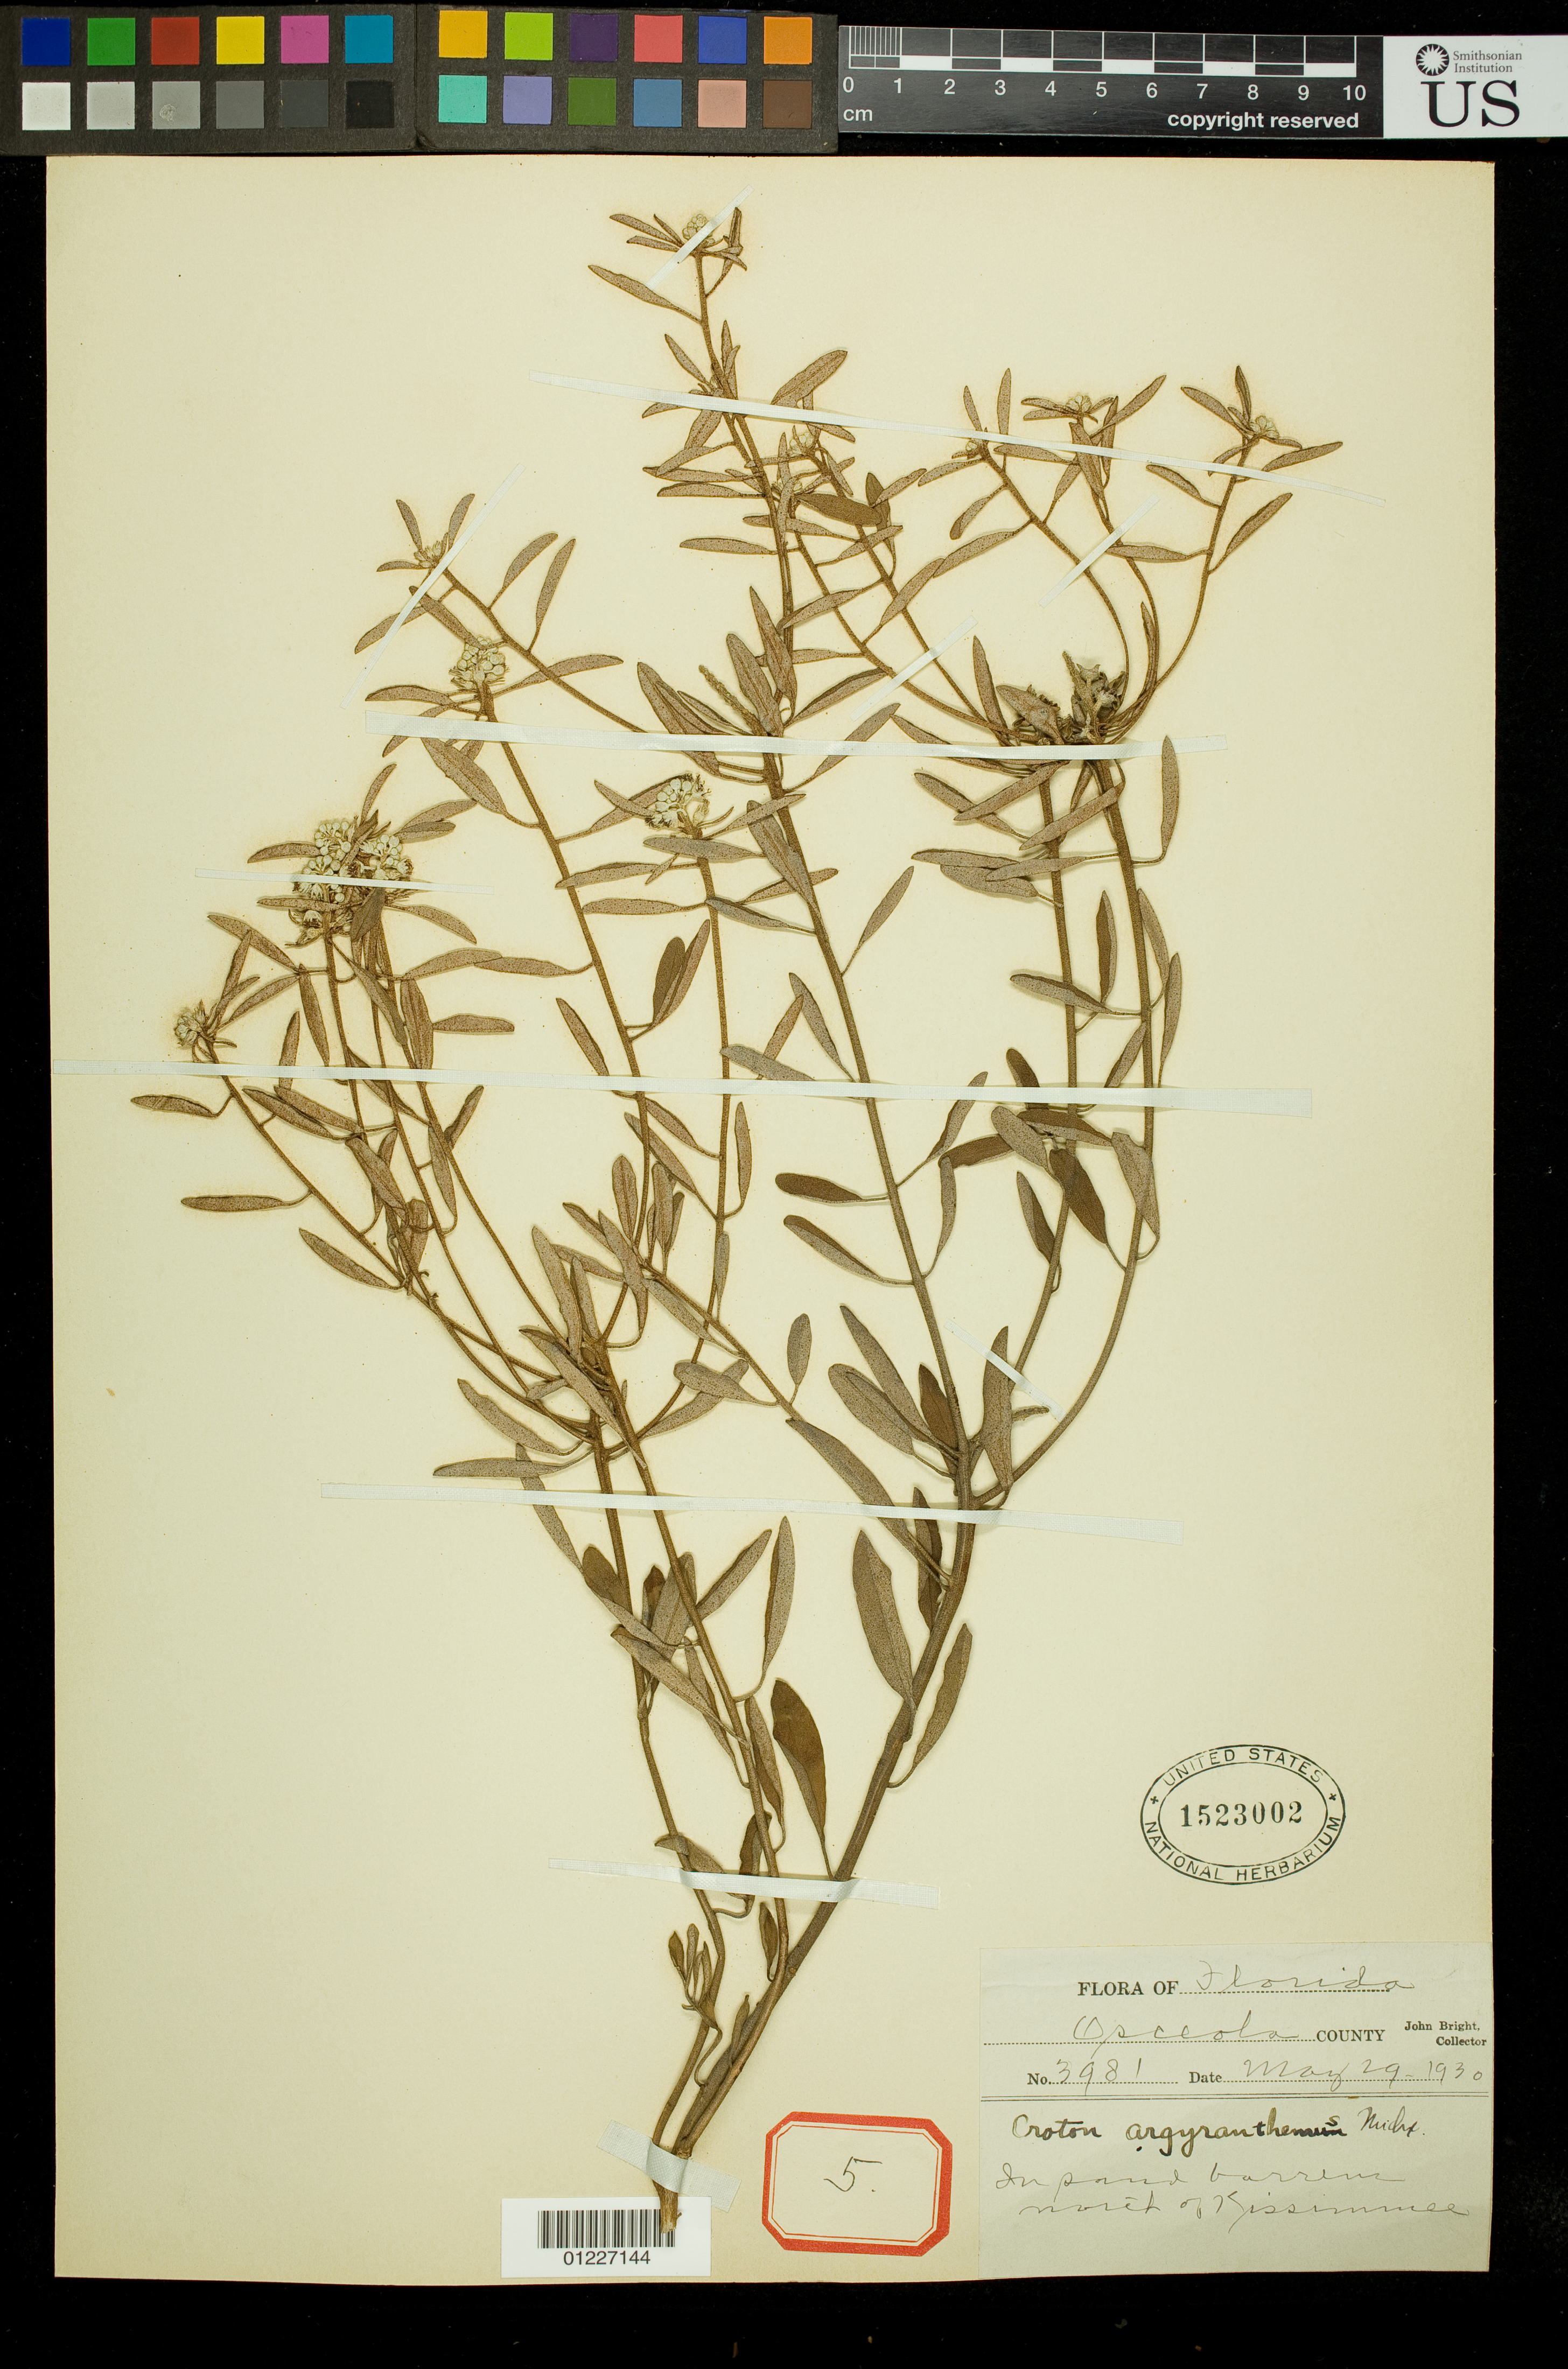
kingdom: Plantae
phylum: Tracheophyta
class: Magnoliopsida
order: Malpighiales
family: Euphorbiaceae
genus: Croton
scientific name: Croton argyranthemus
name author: Michx.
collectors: J. Bright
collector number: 3981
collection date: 1940-05-29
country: United States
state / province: Florida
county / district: Osceola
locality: In prairie barrens north of Kissimmee.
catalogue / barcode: US 1523002